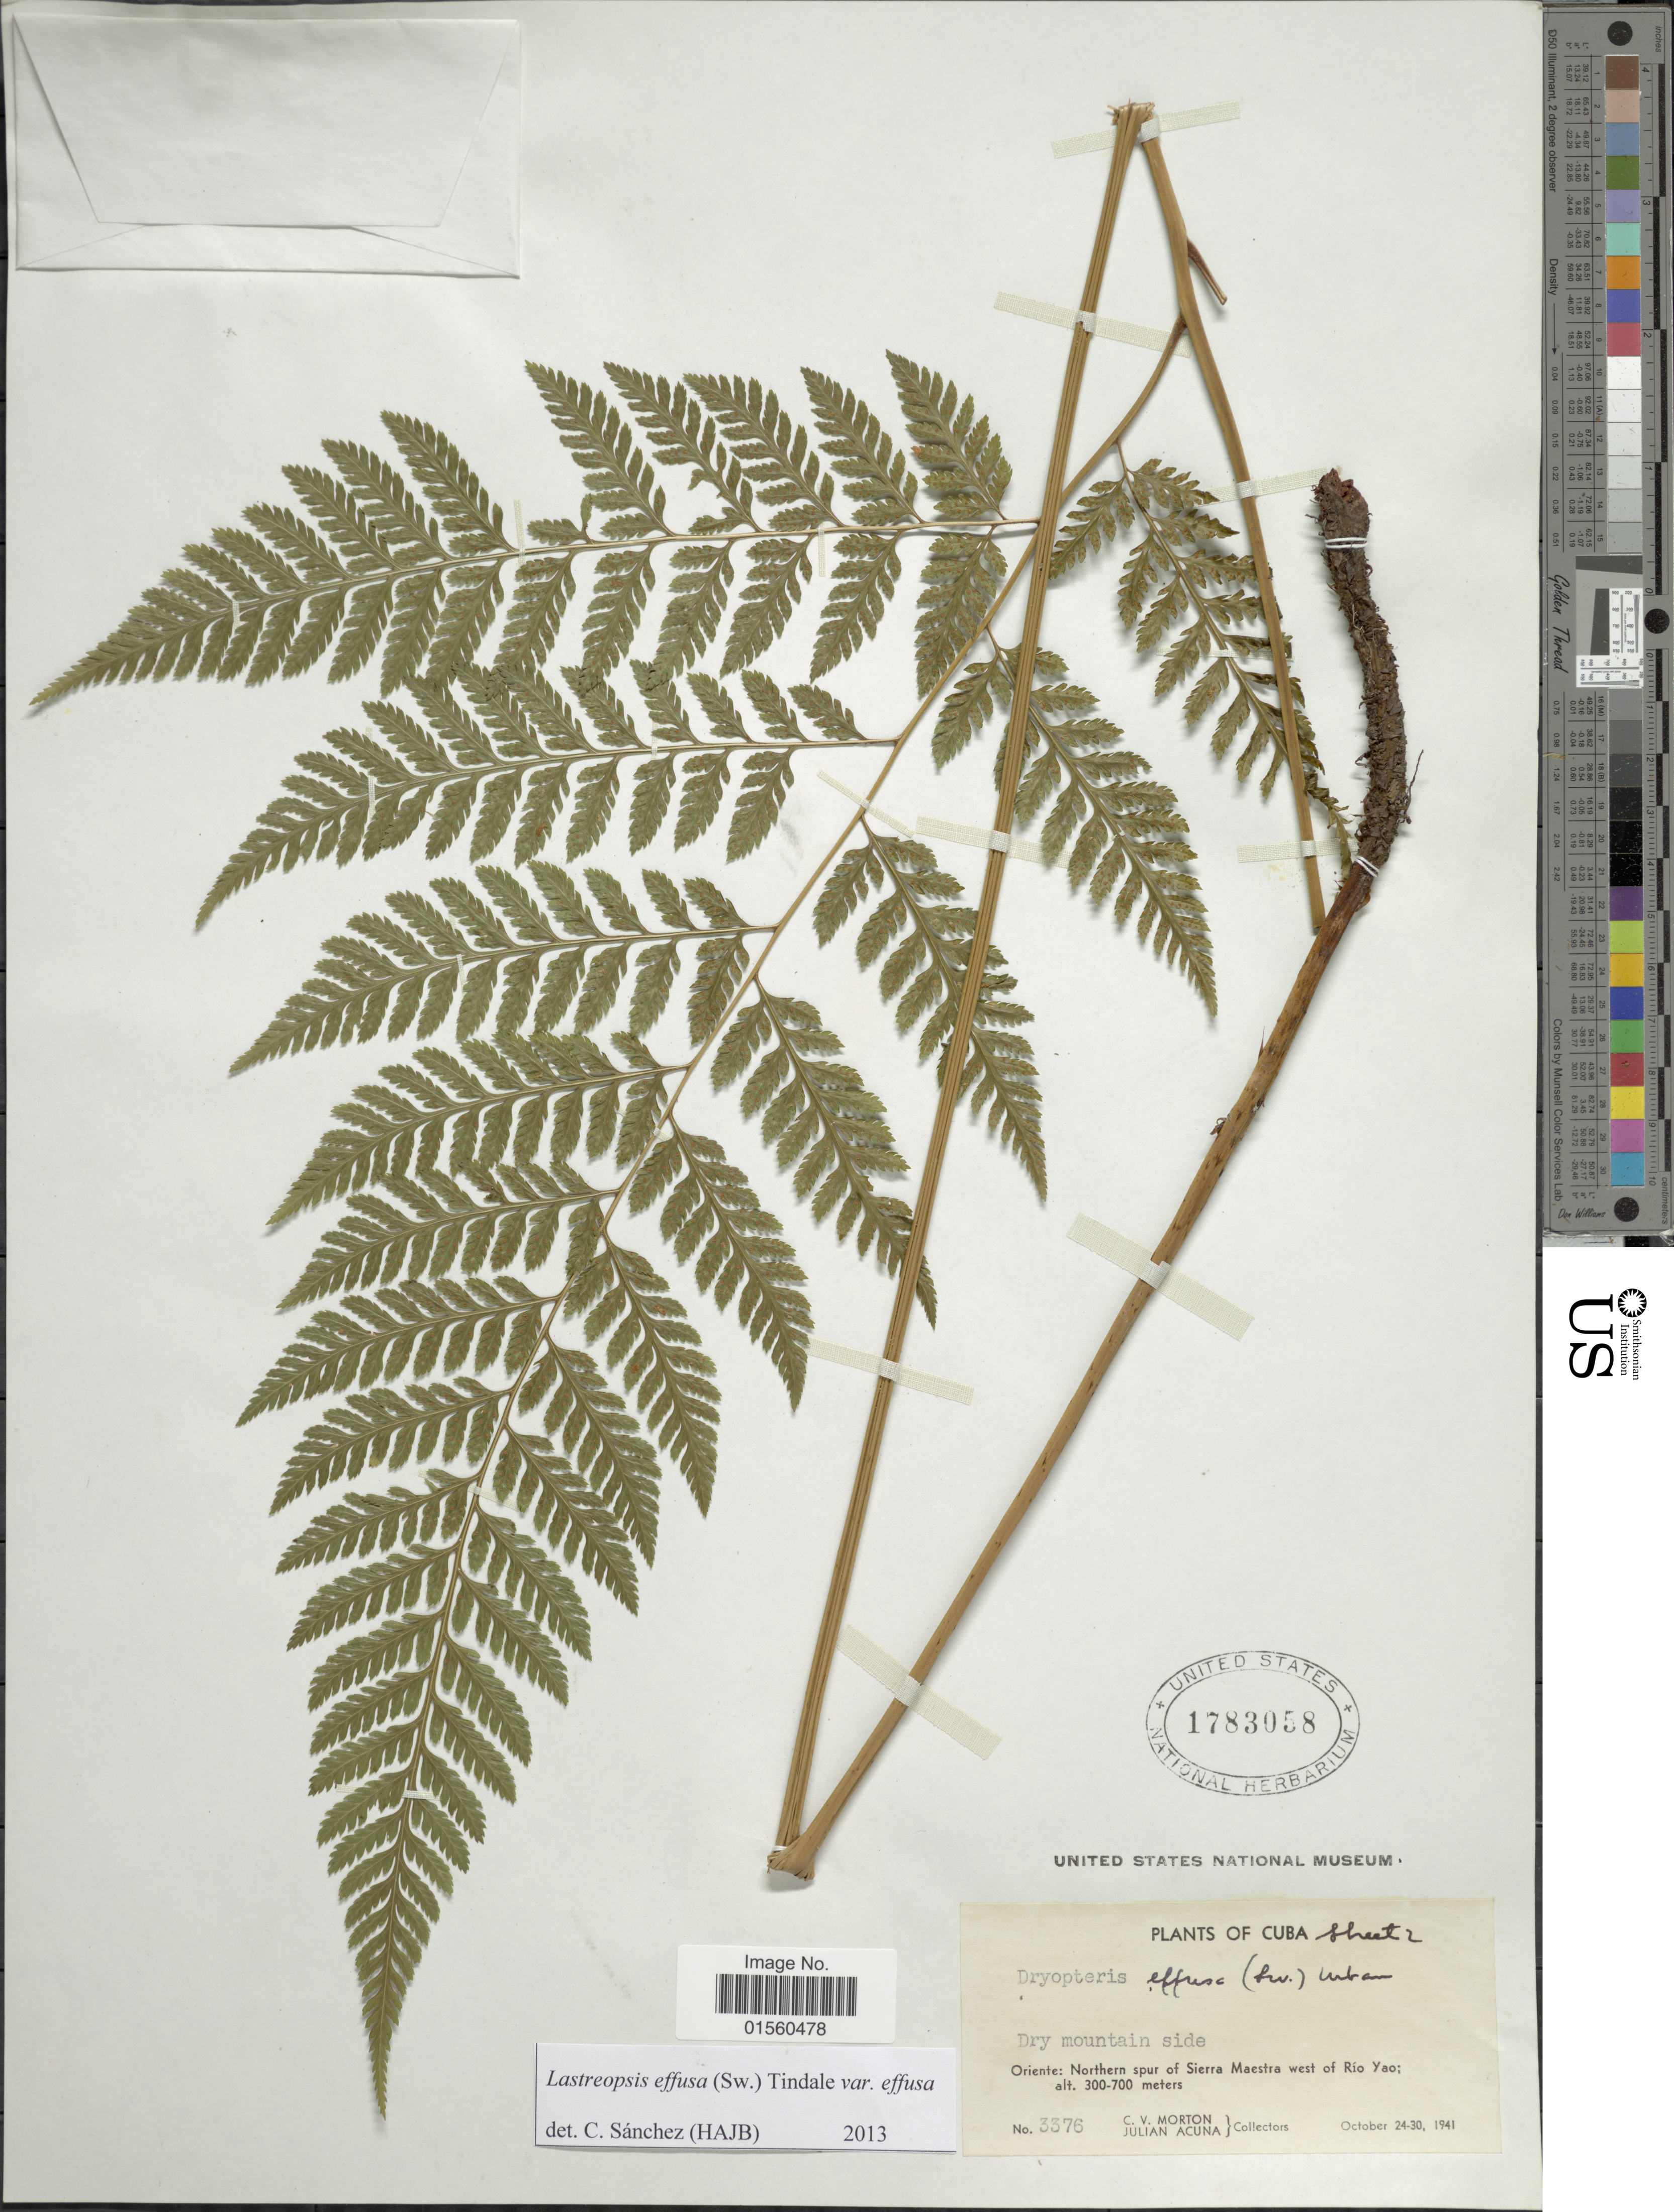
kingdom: Plantae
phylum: Tracheophyta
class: Polypodiopsida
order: Polypodiales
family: Dryopteridaceae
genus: Parapolystichum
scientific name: Parapolystichum effusum var. effusum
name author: (Sw.) Ching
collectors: C. V. Morton & J. B. Acuña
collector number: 3376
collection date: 1941-10-24/1941-10-30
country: Cuba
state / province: Oriente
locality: Oriente: Northern spur of Sierra Maestra west of Rio Yao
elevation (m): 300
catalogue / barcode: US 1783058